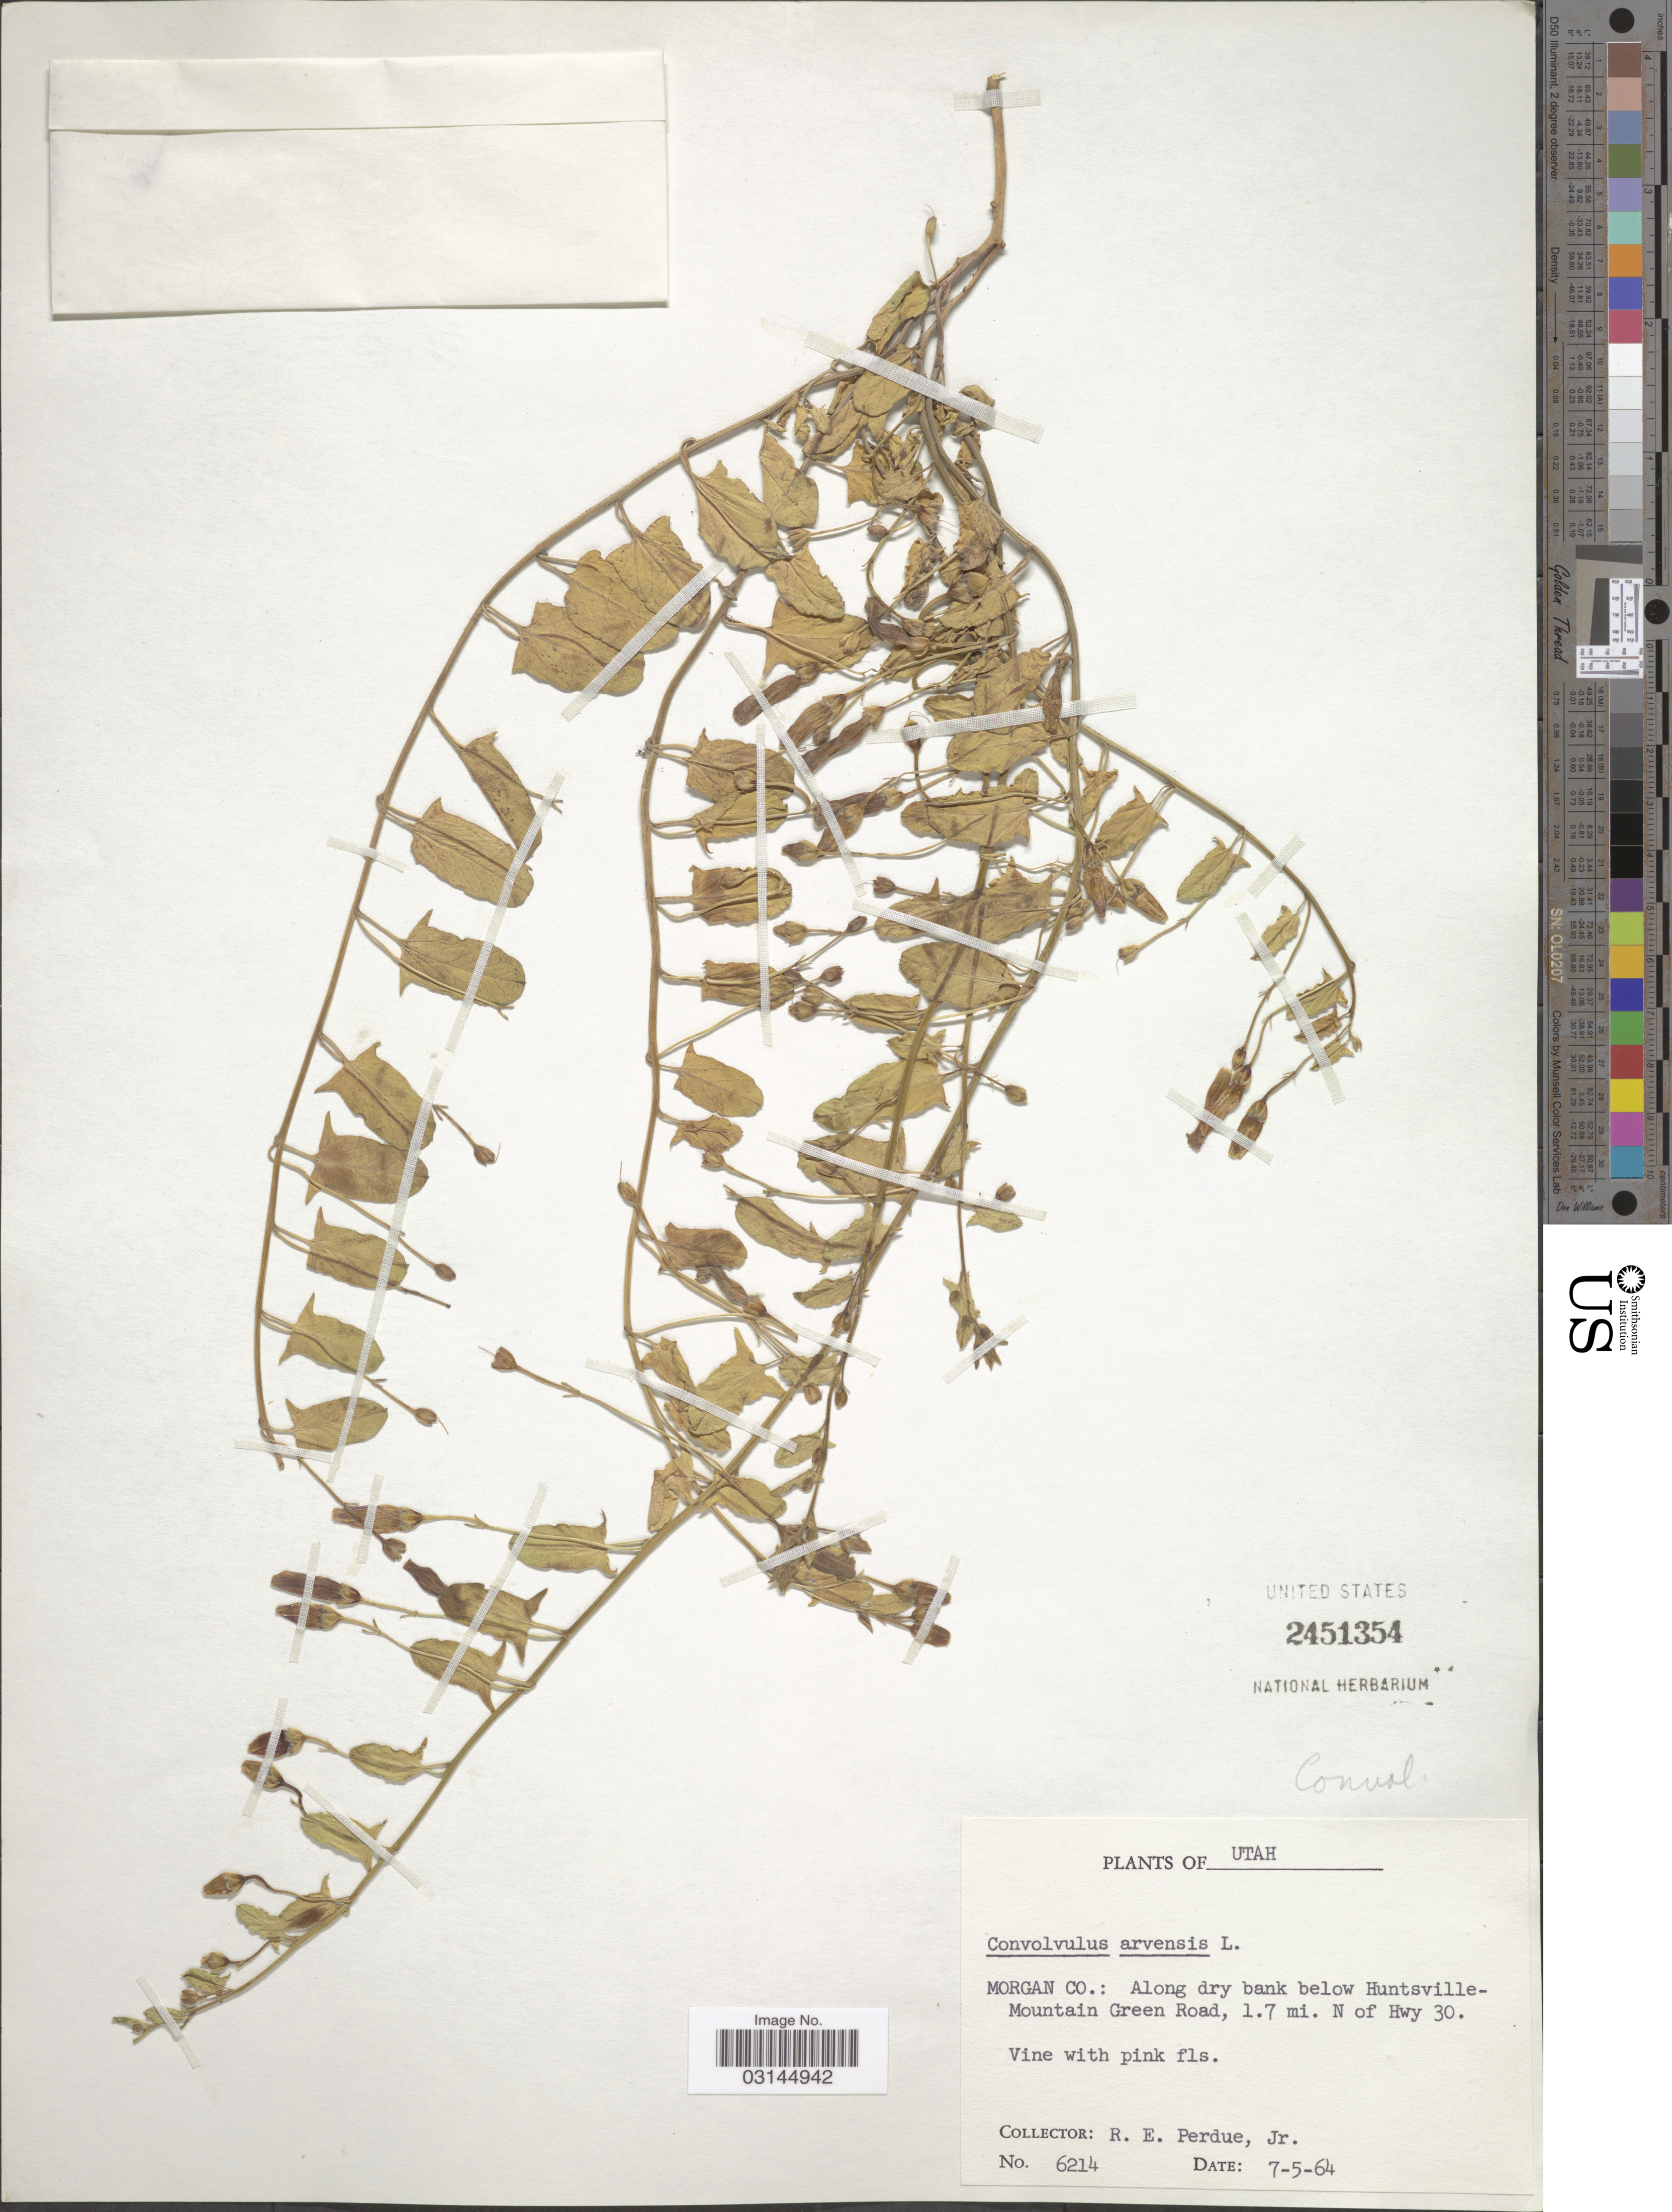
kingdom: Plantae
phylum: Tracheophyta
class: Magnoliopsida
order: Solanales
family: Convolvulaceae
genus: Convolvulus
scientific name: Convolvulus arvensis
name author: L.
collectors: R. E. Perdue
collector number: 6214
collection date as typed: Transcribed d/m/y: 5/7/64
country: United States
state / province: Utah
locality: Morgan Co.: Along dry bank below Huntsville - Mountain Green Road, 1.7 mi. N of Hwy 30.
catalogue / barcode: US 2451354